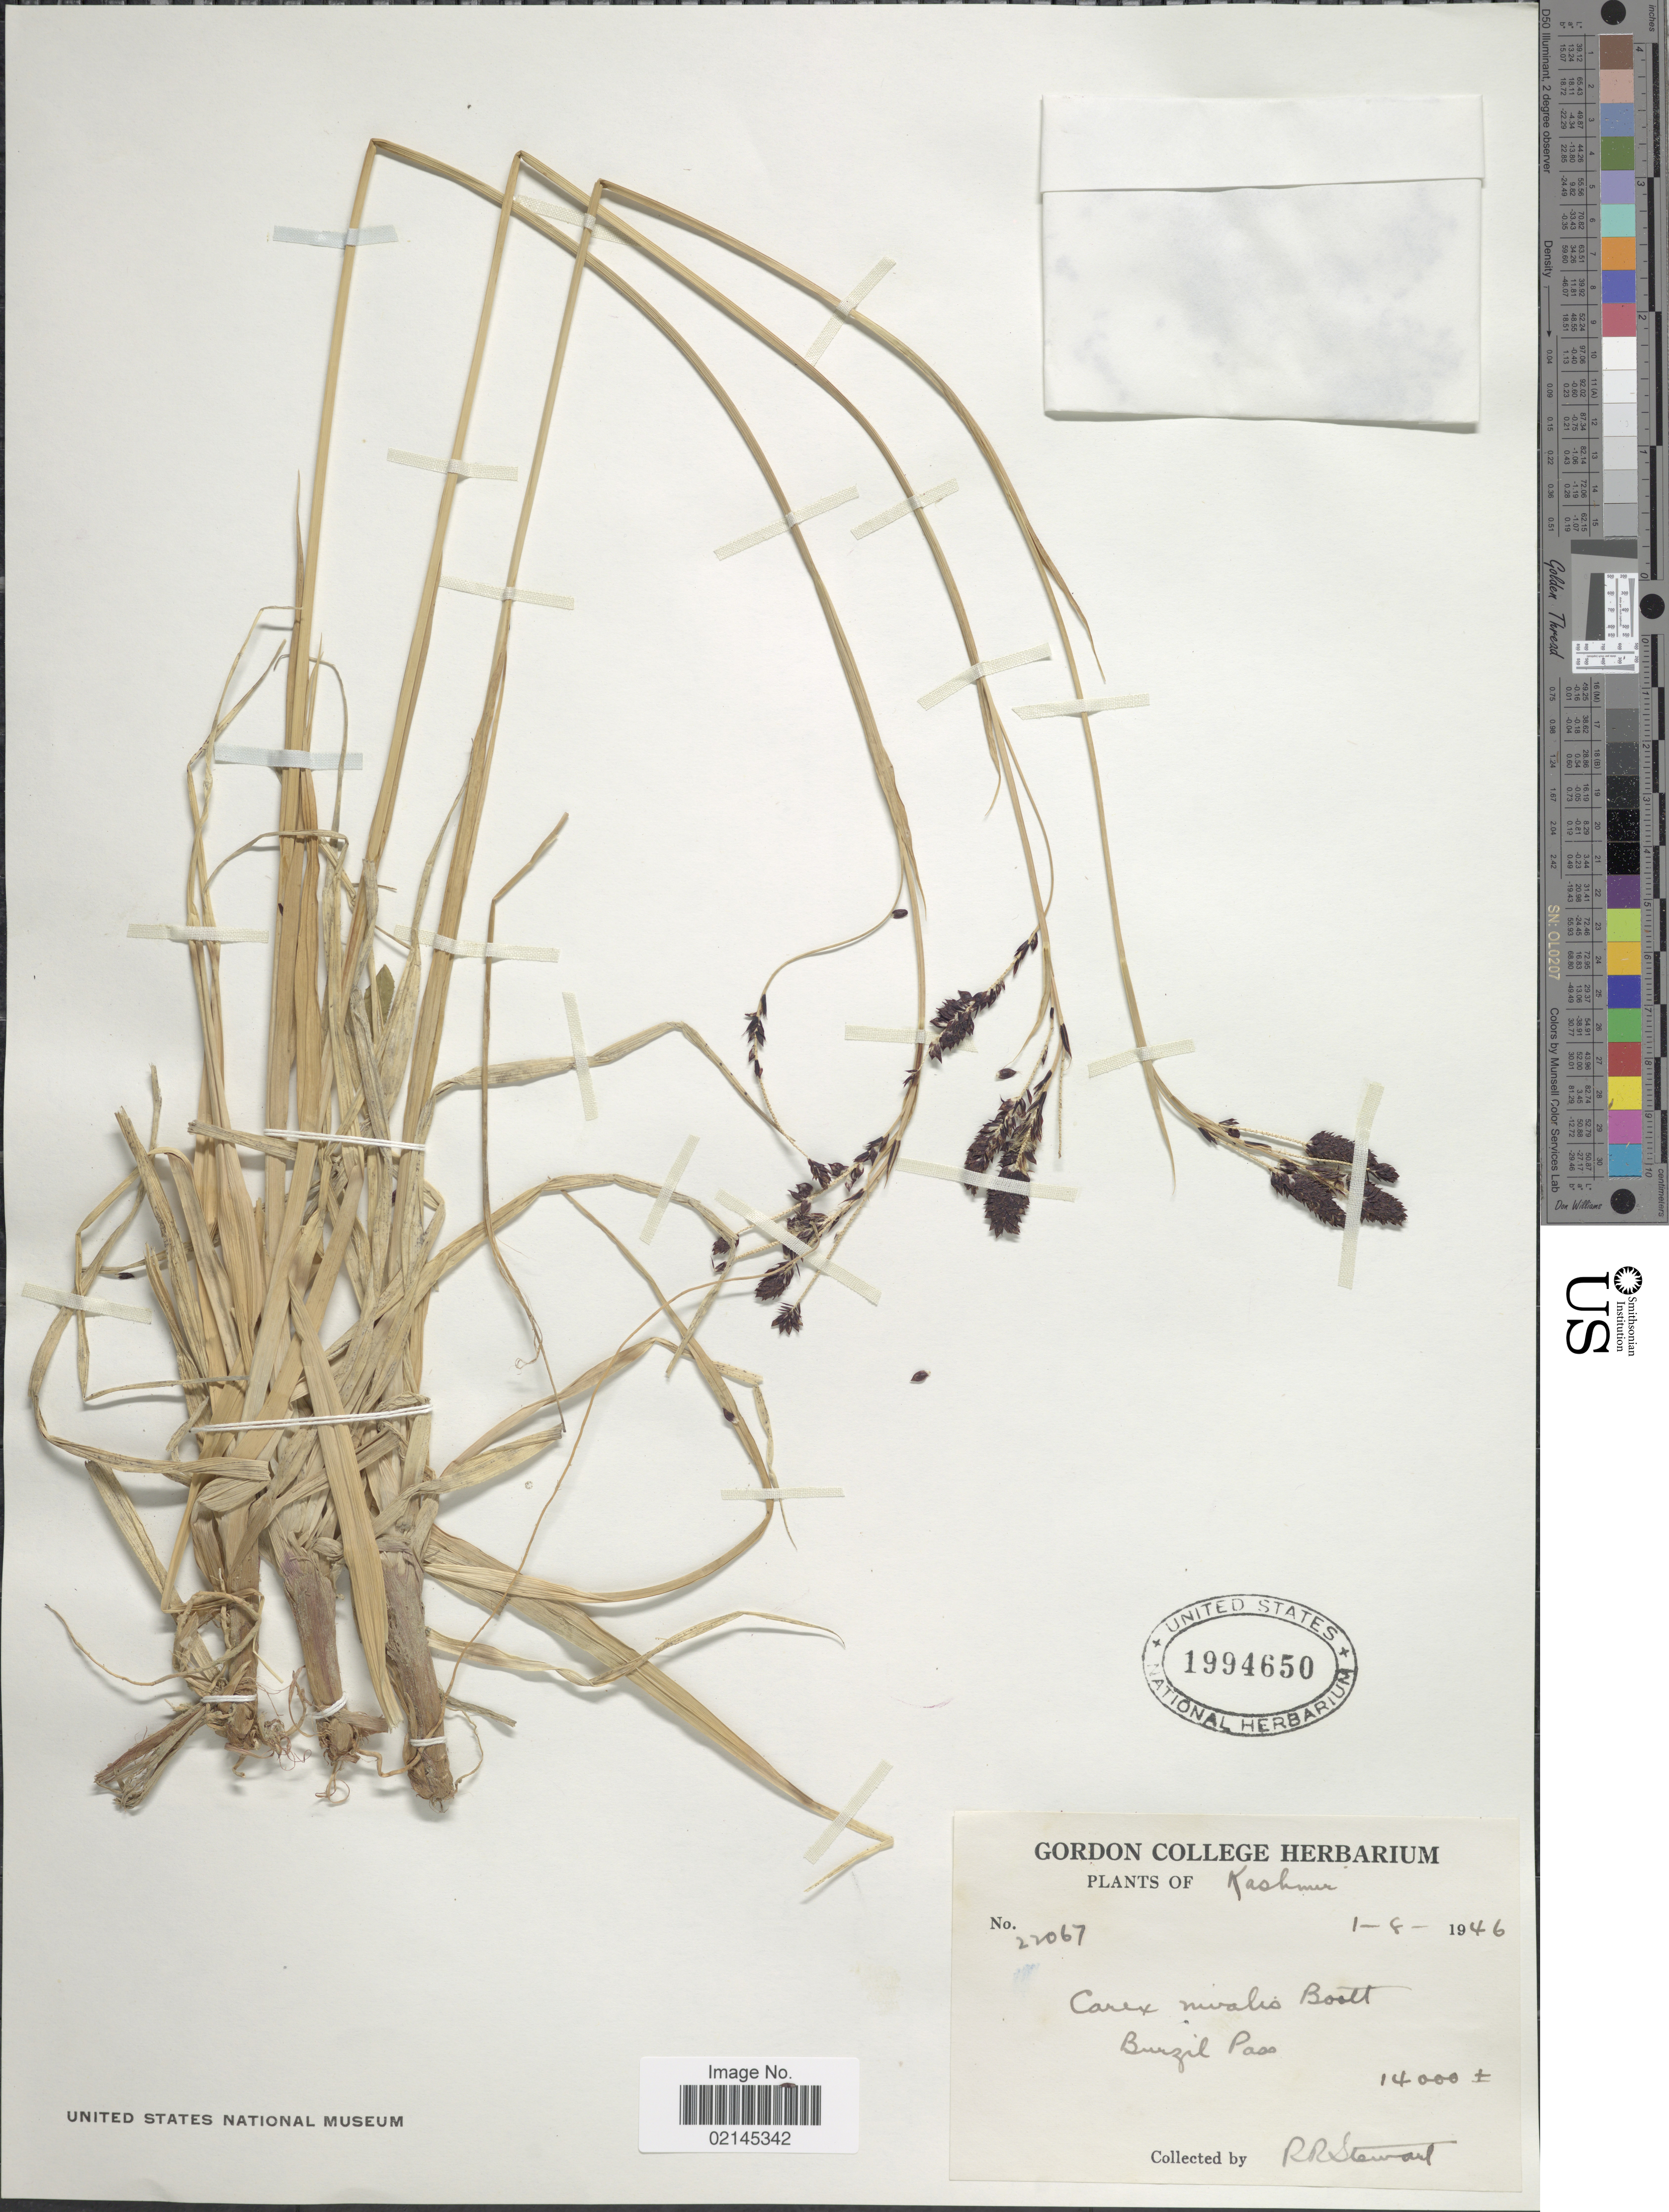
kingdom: Plantae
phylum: Tracheophyta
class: Liliopsida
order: Poales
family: Cyperaceae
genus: Carex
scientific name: Carex nivalis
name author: Boott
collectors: R. R. Stewart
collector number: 22067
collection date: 1946-08-01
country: India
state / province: Jammu and Kashmir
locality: Kashmir. Burzil Pass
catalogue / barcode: US 1994650